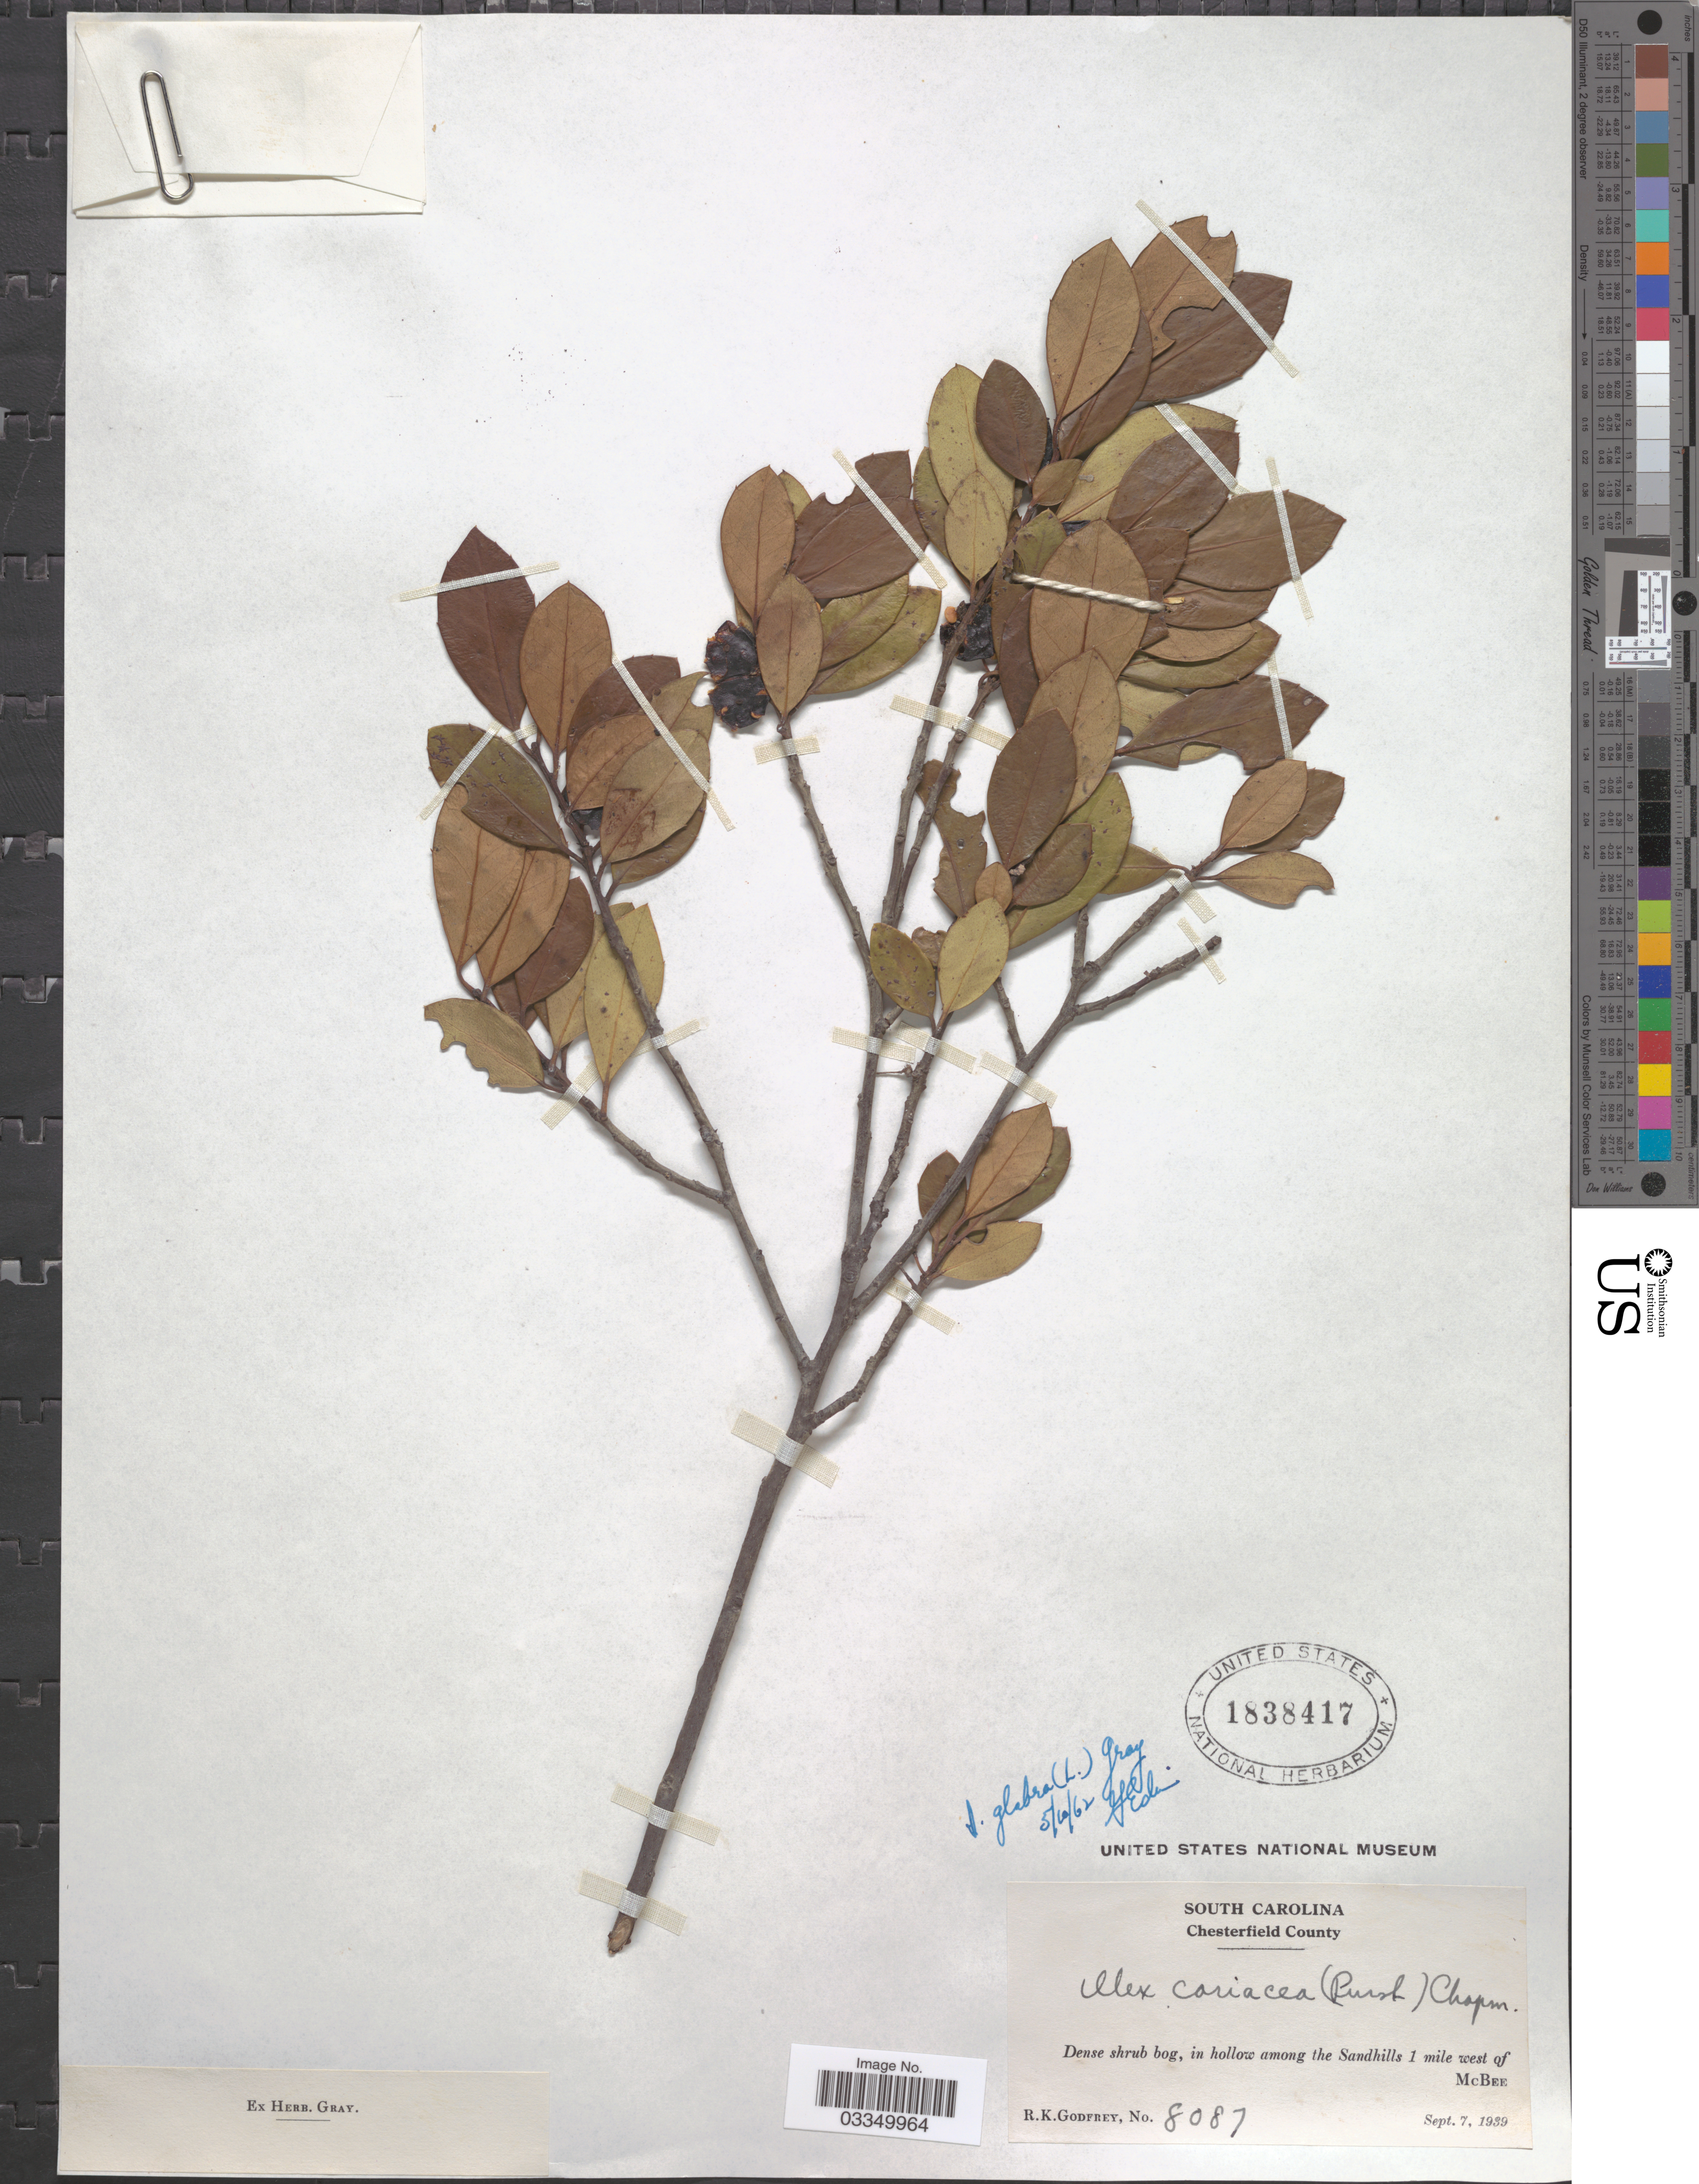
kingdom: Plantae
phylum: Tracheophyta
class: Magnoliopsida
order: Aquifoliales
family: Aquifoliaceae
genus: Ilex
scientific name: Ilex glabra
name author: (L.) A. Gray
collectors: R. K. Godfrey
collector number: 8087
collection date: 1939-09-07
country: United States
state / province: South Carolina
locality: Chesterfield County. In hollow among the Sandhills 1 mile west of McBee.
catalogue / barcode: US 1838417